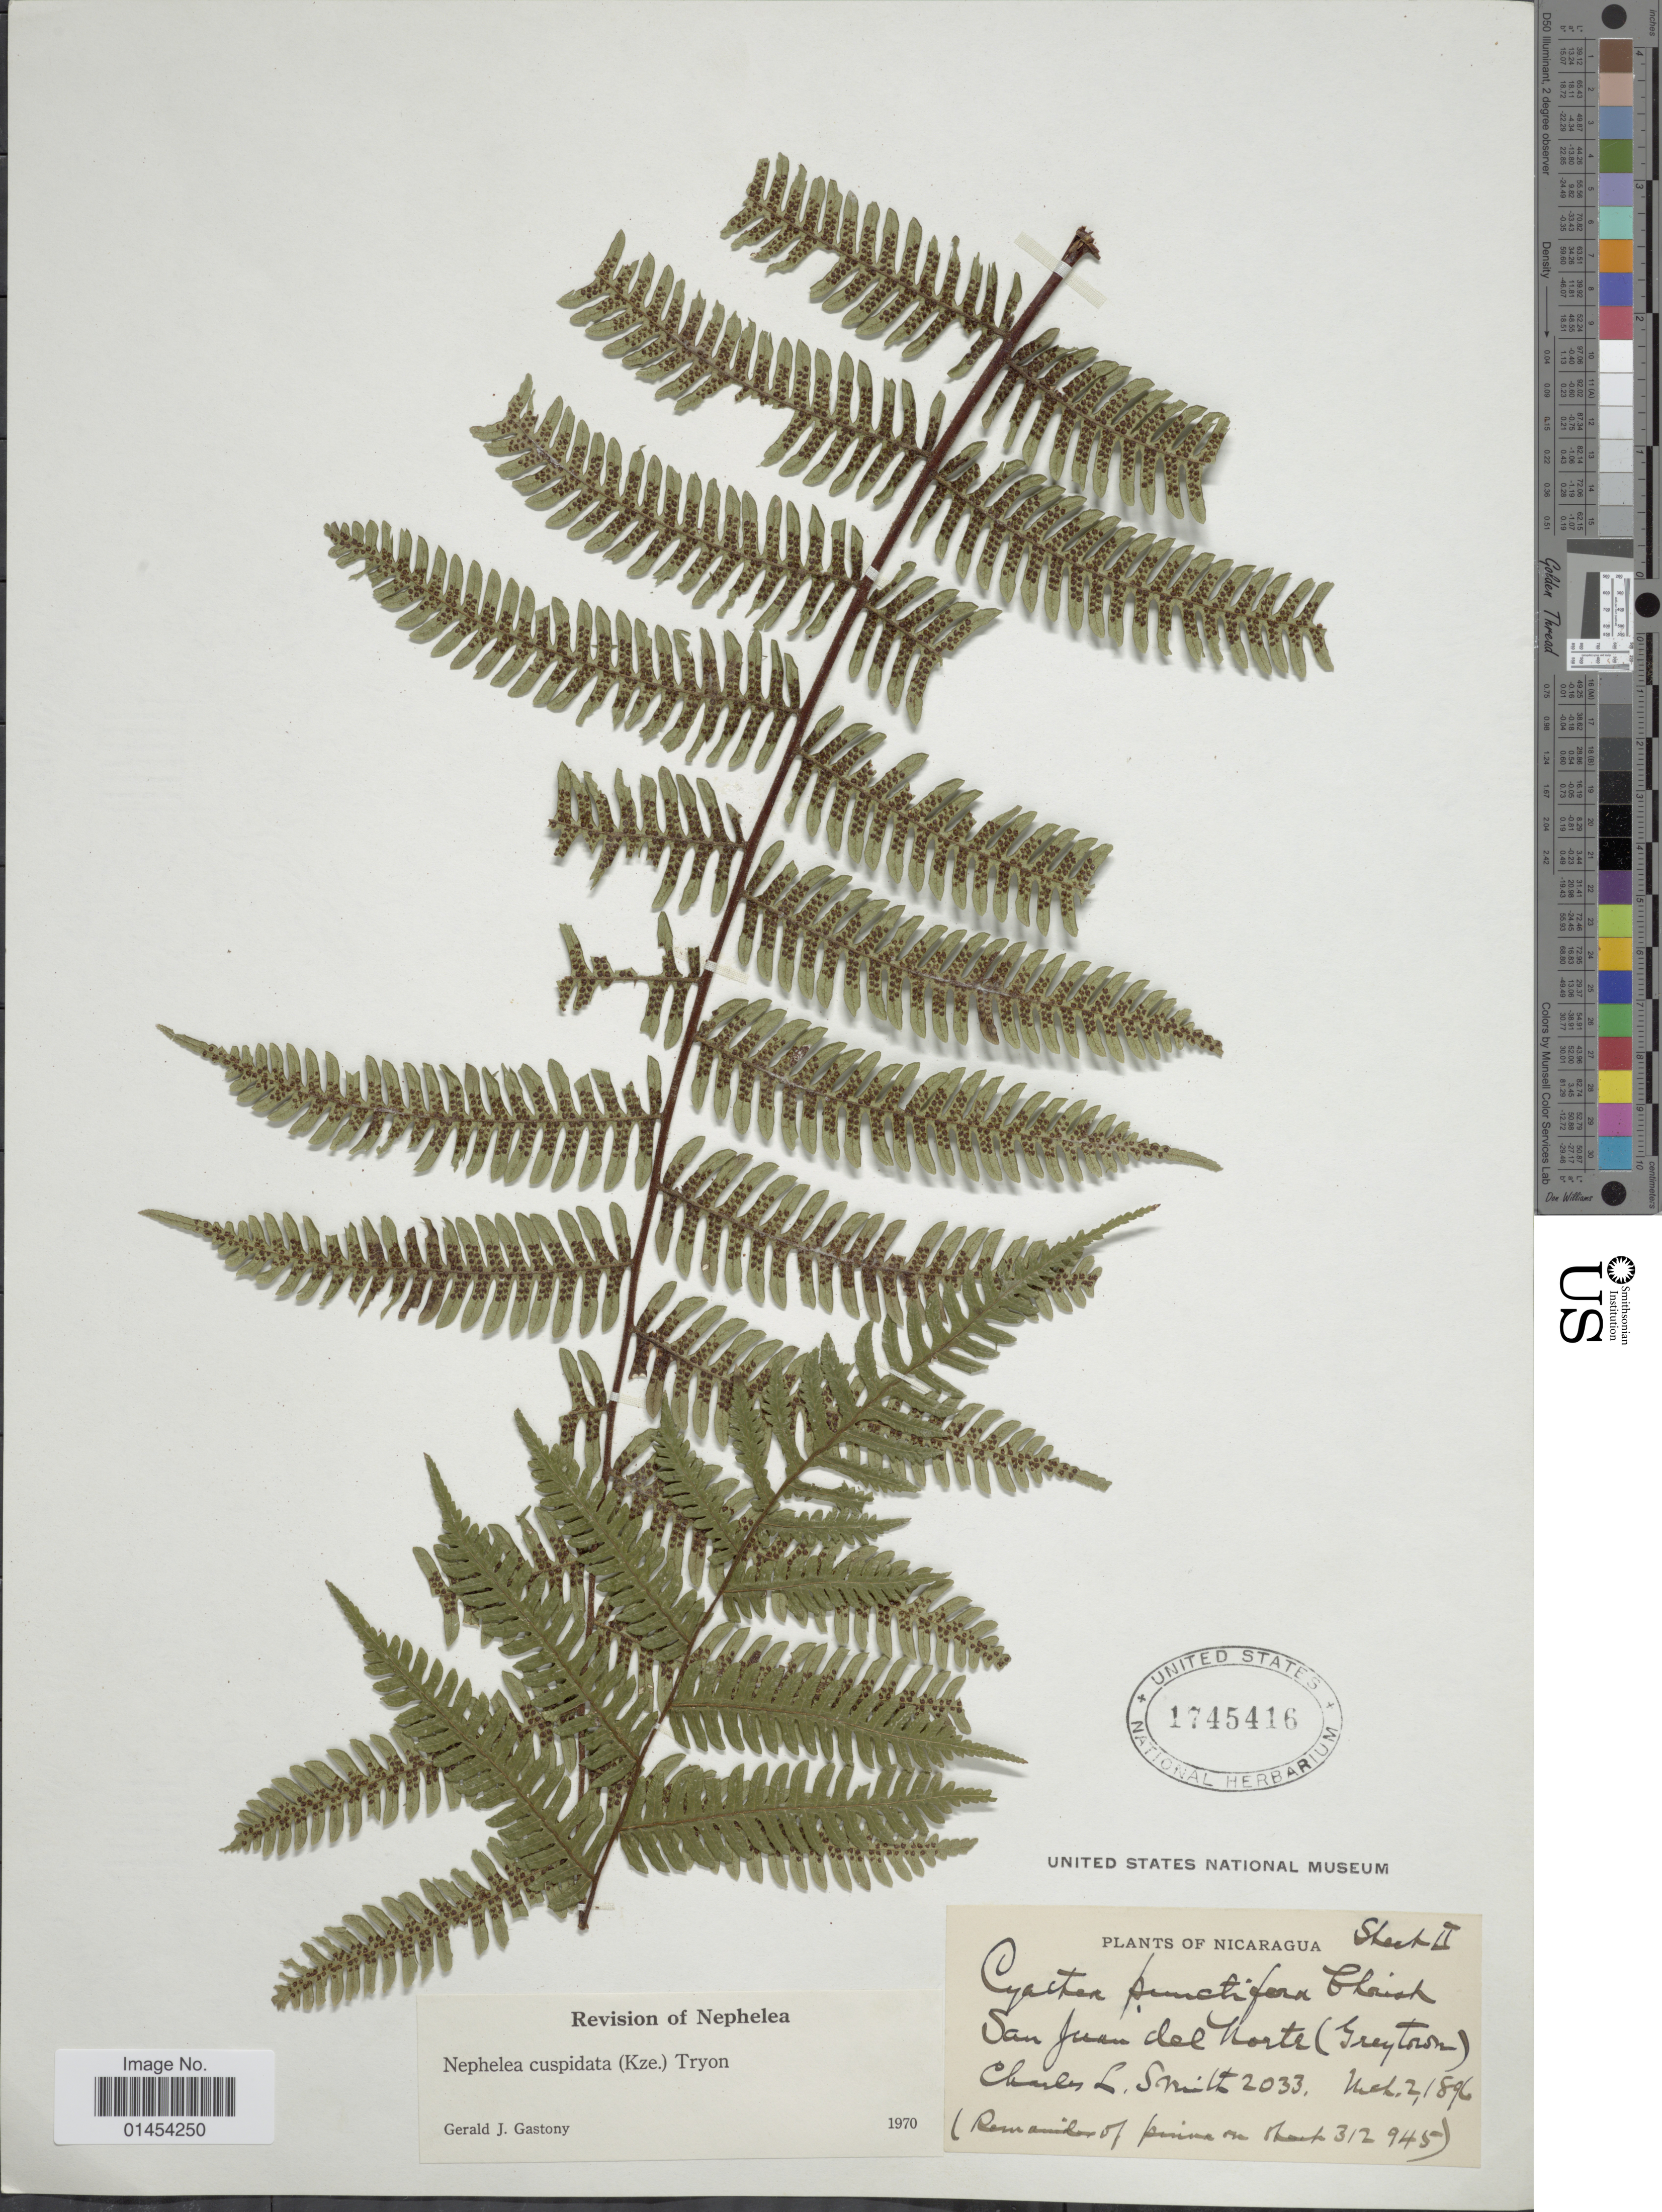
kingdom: Plantae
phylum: Tracheophyta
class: Polypodiopsida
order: Cyatheales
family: Cyatheaceae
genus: Alsophila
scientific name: Alsophila cuspidata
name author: (Kunze) D.S. Conant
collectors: C. L. Smith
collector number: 2033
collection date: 1896-03-02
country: Nicaragua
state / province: Rio San Juan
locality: San Juan del Norte (Greytown)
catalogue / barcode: US 1745416